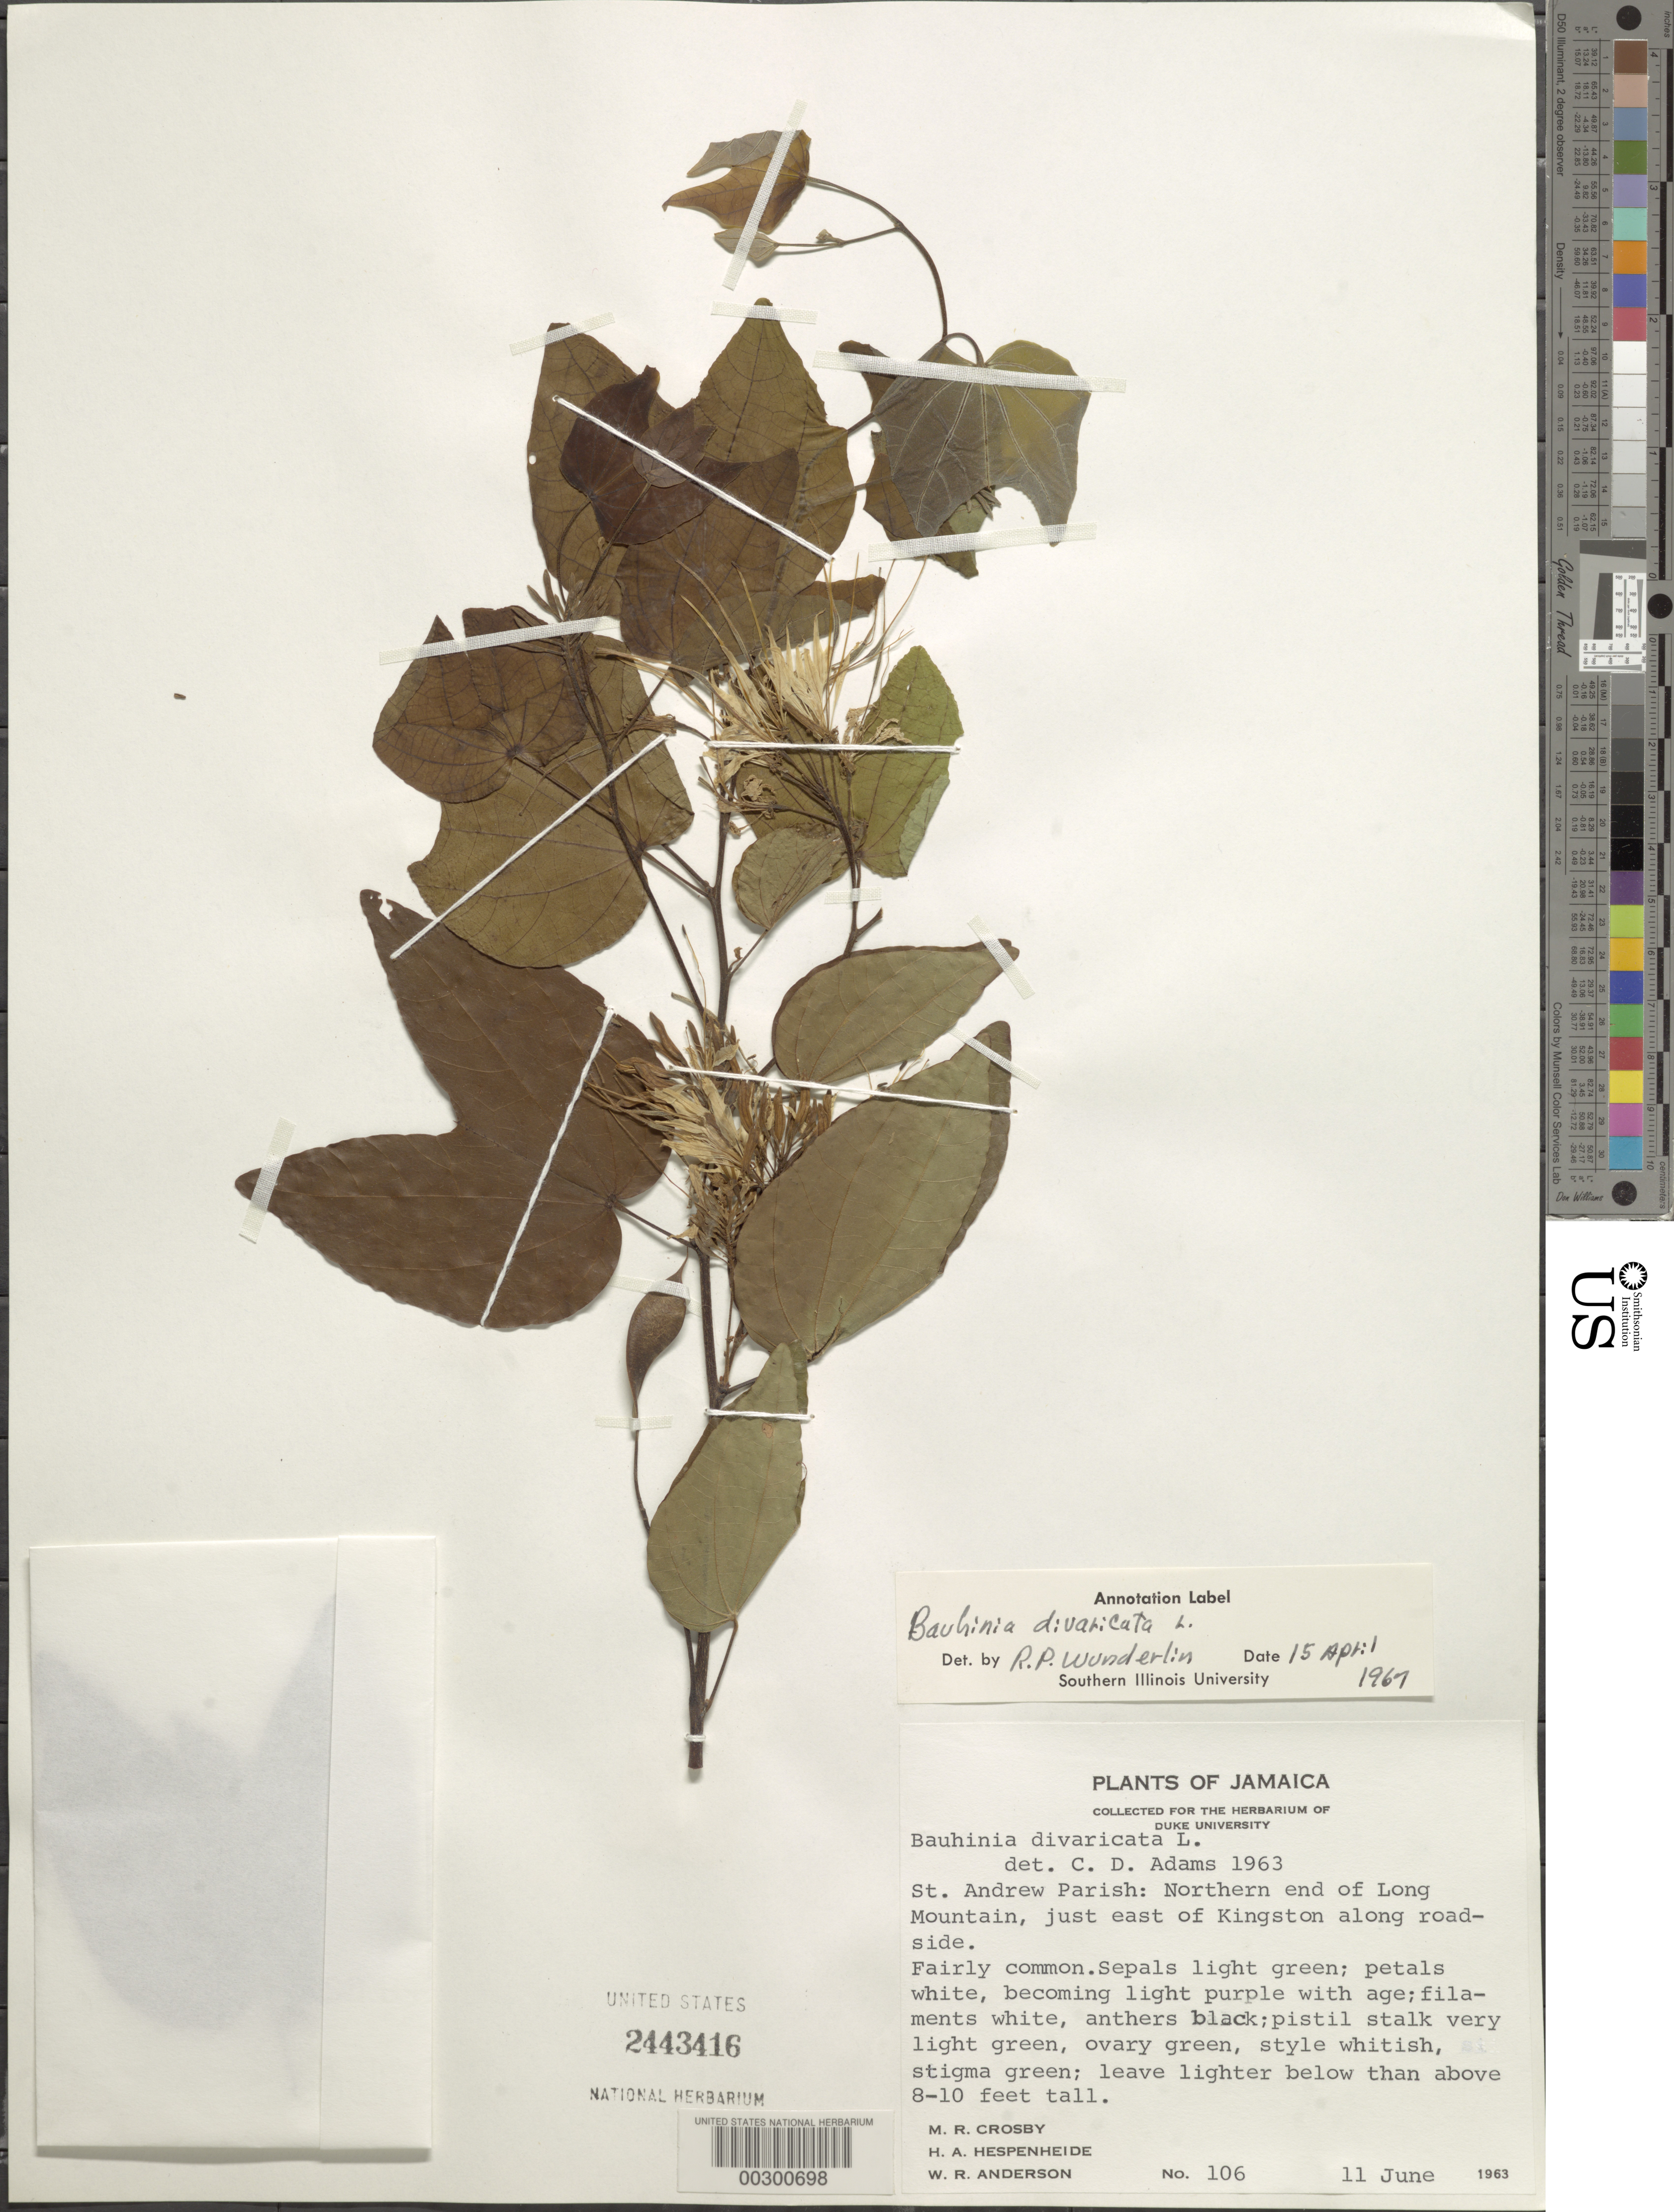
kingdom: Plantae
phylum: Tracheophyta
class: Magnoliopsida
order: Fabales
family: Fabaceae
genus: Bauhinia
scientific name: Bauhinia divaricata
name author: L.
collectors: M. R. Crosby, H. A. Hespenheide & W. R. Anderson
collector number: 106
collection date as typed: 11 Jun 1963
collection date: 1963-06-11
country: Jamaica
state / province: Saint Andrew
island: Greater Antilles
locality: Northern end of long mountain, just e of kingston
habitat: Along roadside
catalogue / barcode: US 2443416